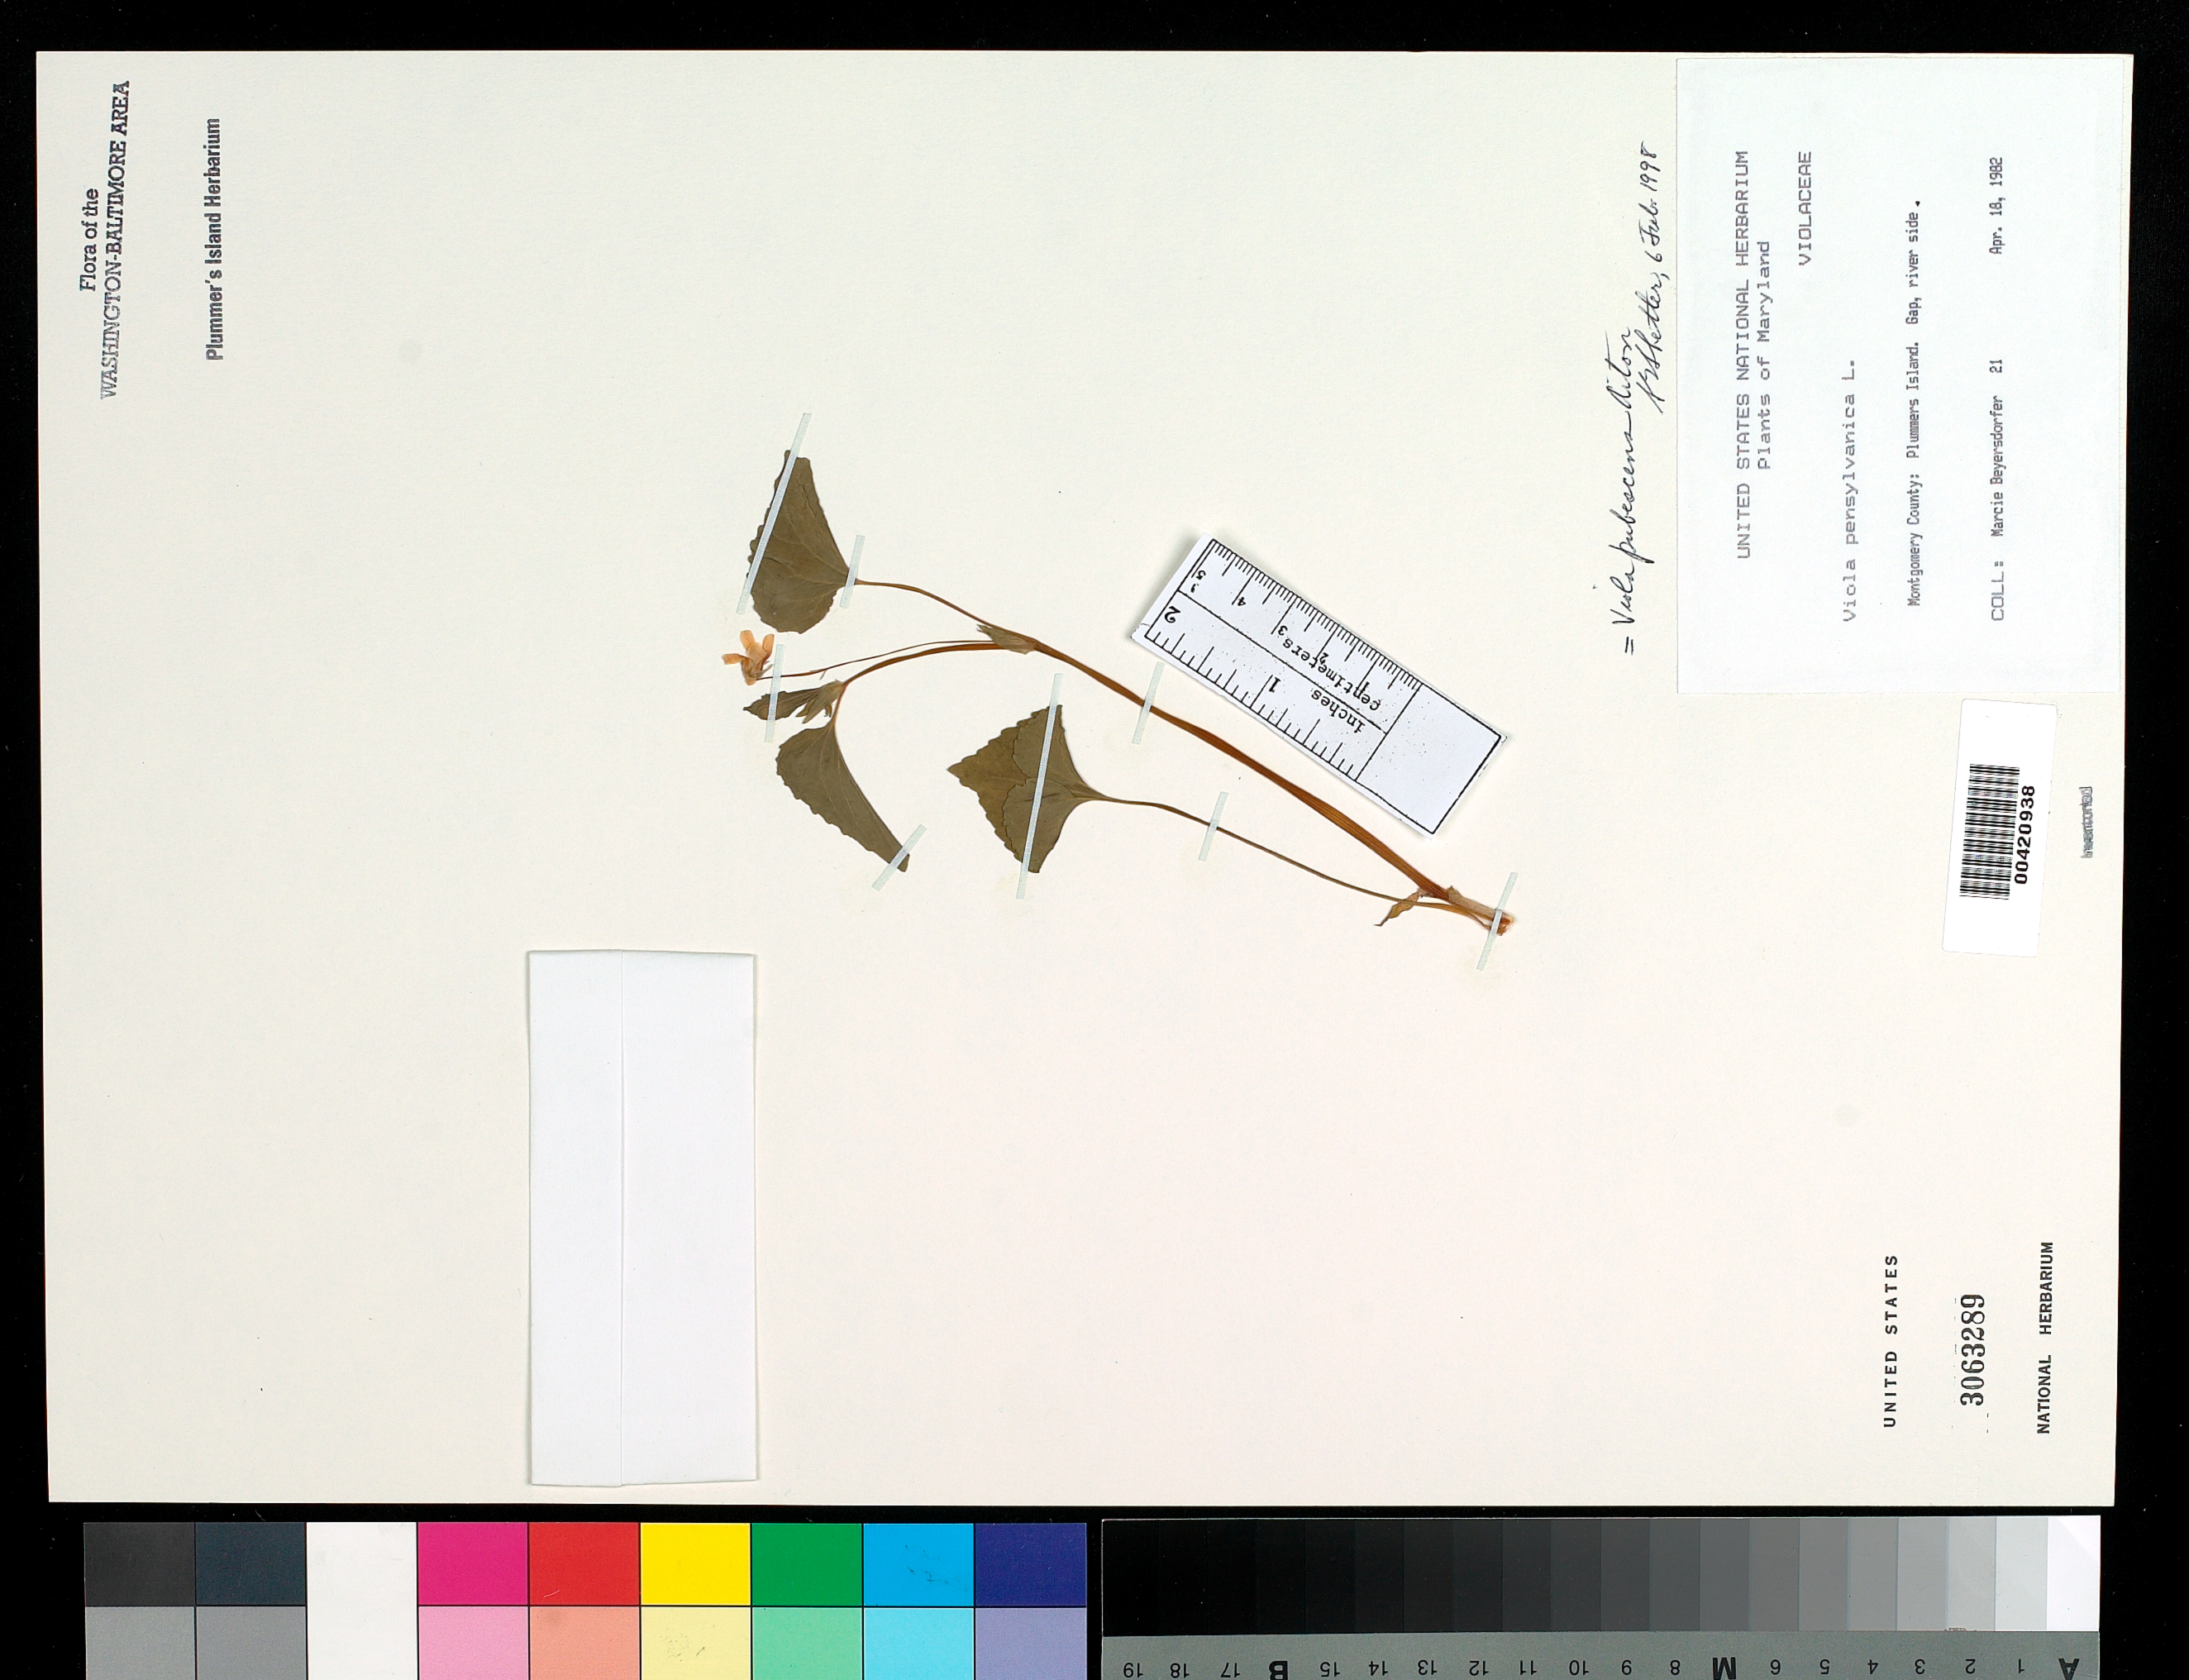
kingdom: Plantae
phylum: Tracheophyta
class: Magnoliopsida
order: Malpighiales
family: Violaceae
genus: Viola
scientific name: Viola pubescens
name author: Aiton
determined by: Shetler, Stanwyn G., (US), NMNH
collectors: M. Beyersdorfer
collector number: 21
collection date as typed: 18 Apr 1982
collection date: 1982-04-18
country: United States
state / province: Maryland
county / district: Montgomery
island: Plummers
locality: Plummer's Island; Gap, river side Plummers Island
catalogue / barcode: US 3063289